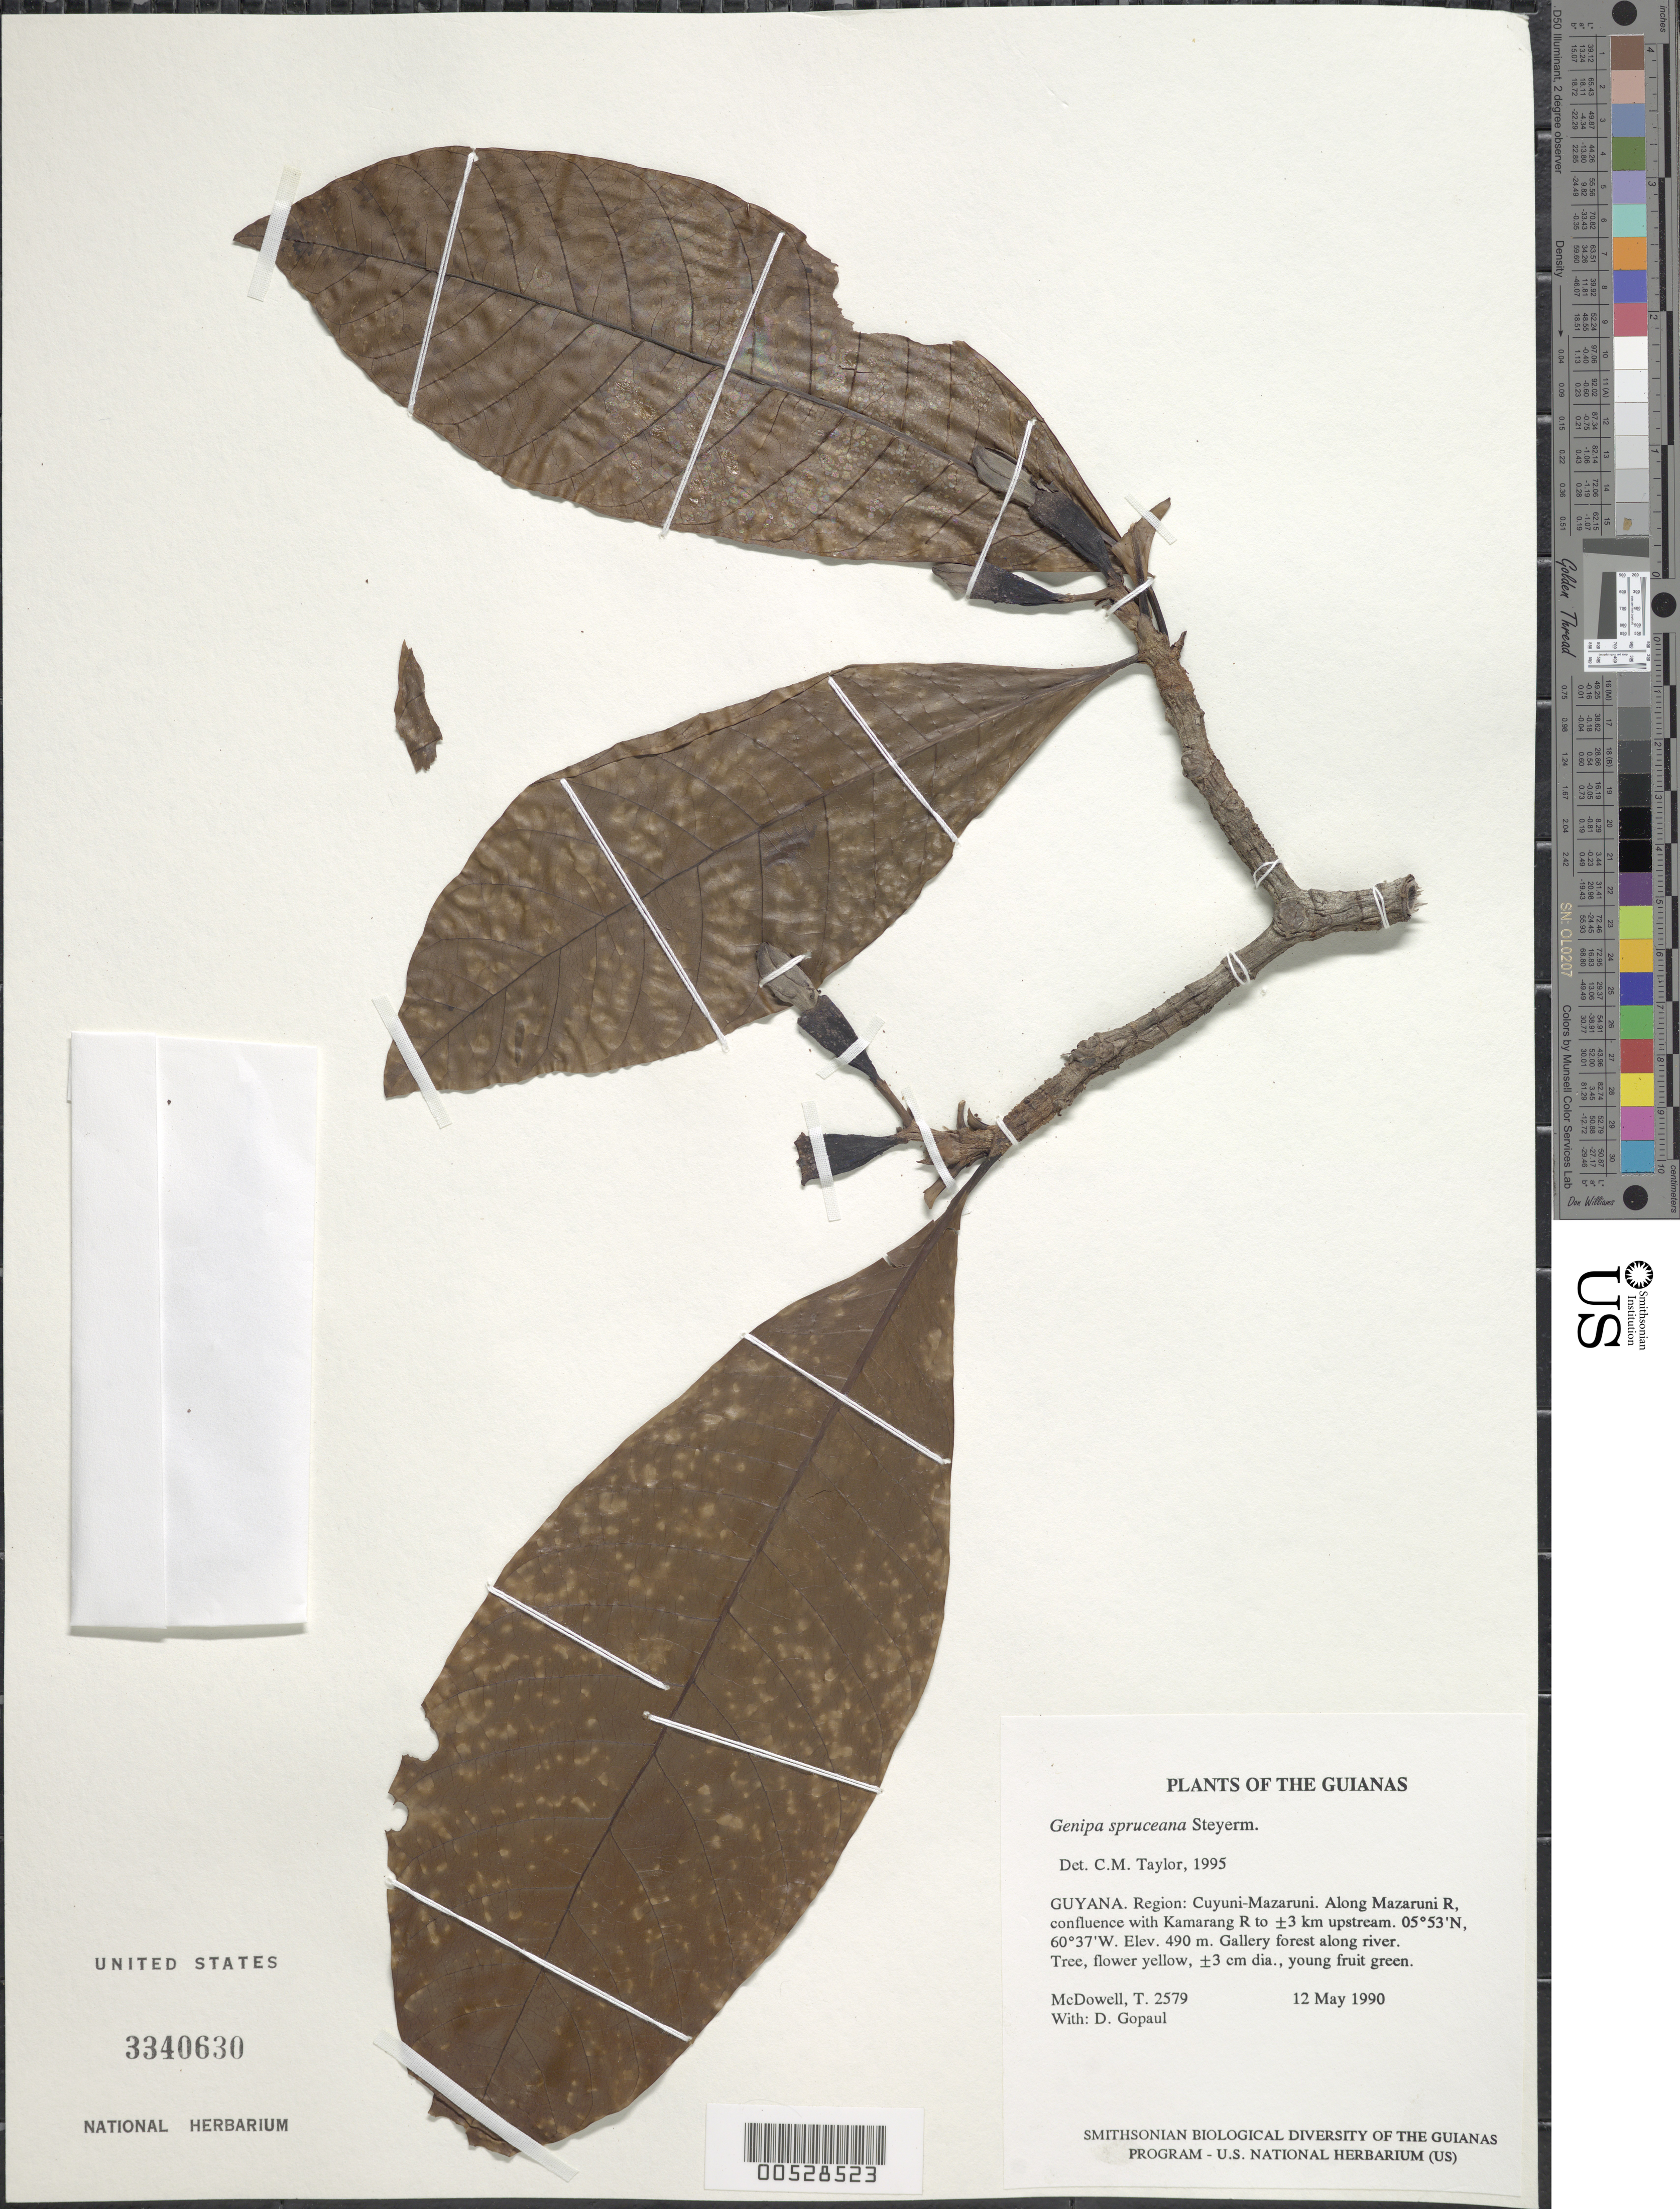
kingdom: Plantae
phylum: Tracheophyta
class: Magnoliopsida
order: Gentianales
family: Rubiaceae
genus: Genipa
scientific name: Genipa spruceana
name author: Steyerm.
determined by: Taylor, Charlotte M.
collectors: T. McDowell & D. Gopaul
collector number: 2579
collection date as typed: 12 May 1990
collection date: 1990-05-12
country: Guyana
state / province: Cuyuni-Mazaruni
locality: Along Mazaruni R, confluence with Kamarang R to ±3 km upstream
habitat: Gallery forest along river, river very high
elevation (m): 490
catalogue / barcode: US 3340630